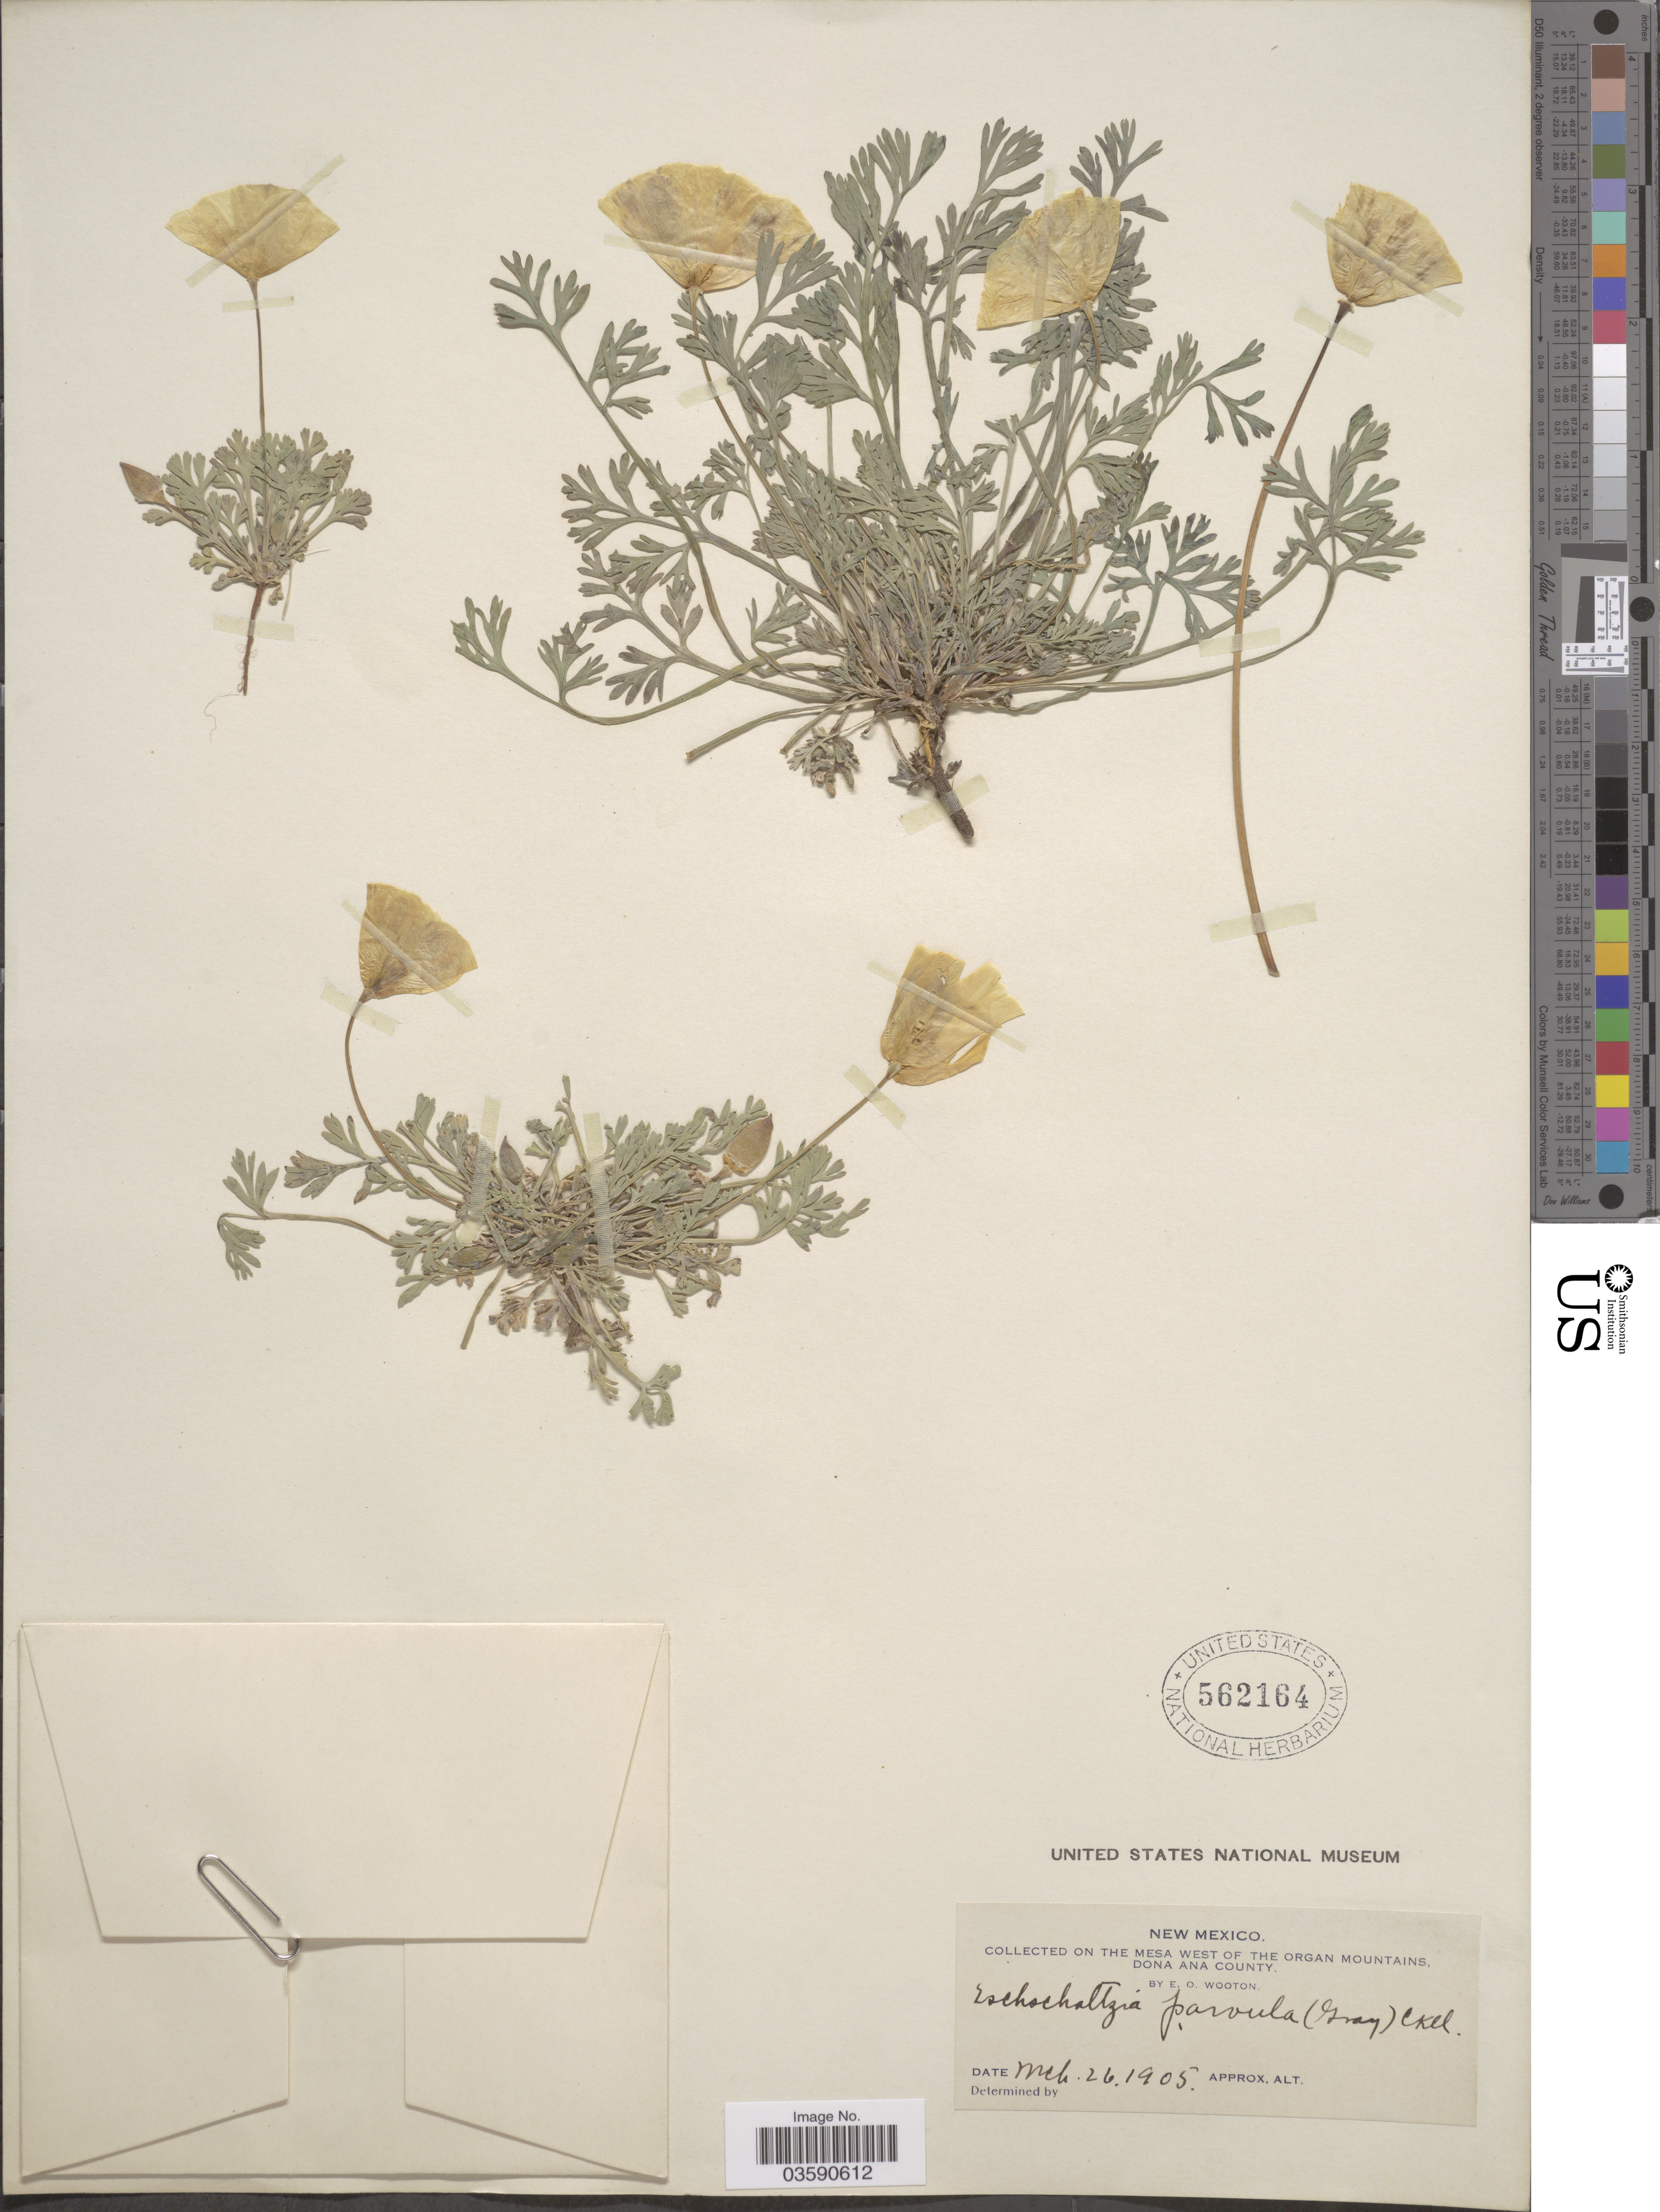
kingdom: Plantae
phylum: Tracheophyta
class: Magnoliopsida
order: Ranunculales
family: Papaveraceae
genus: Eschscholzia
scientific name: Eschscholzia mexicana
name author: Greene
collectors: E. O. Wooton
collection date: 1905-03-26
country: United States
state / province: New Mexico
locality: On the Mesa west of the Organ Mountains, Dona Ana County.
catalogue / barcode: US 562164